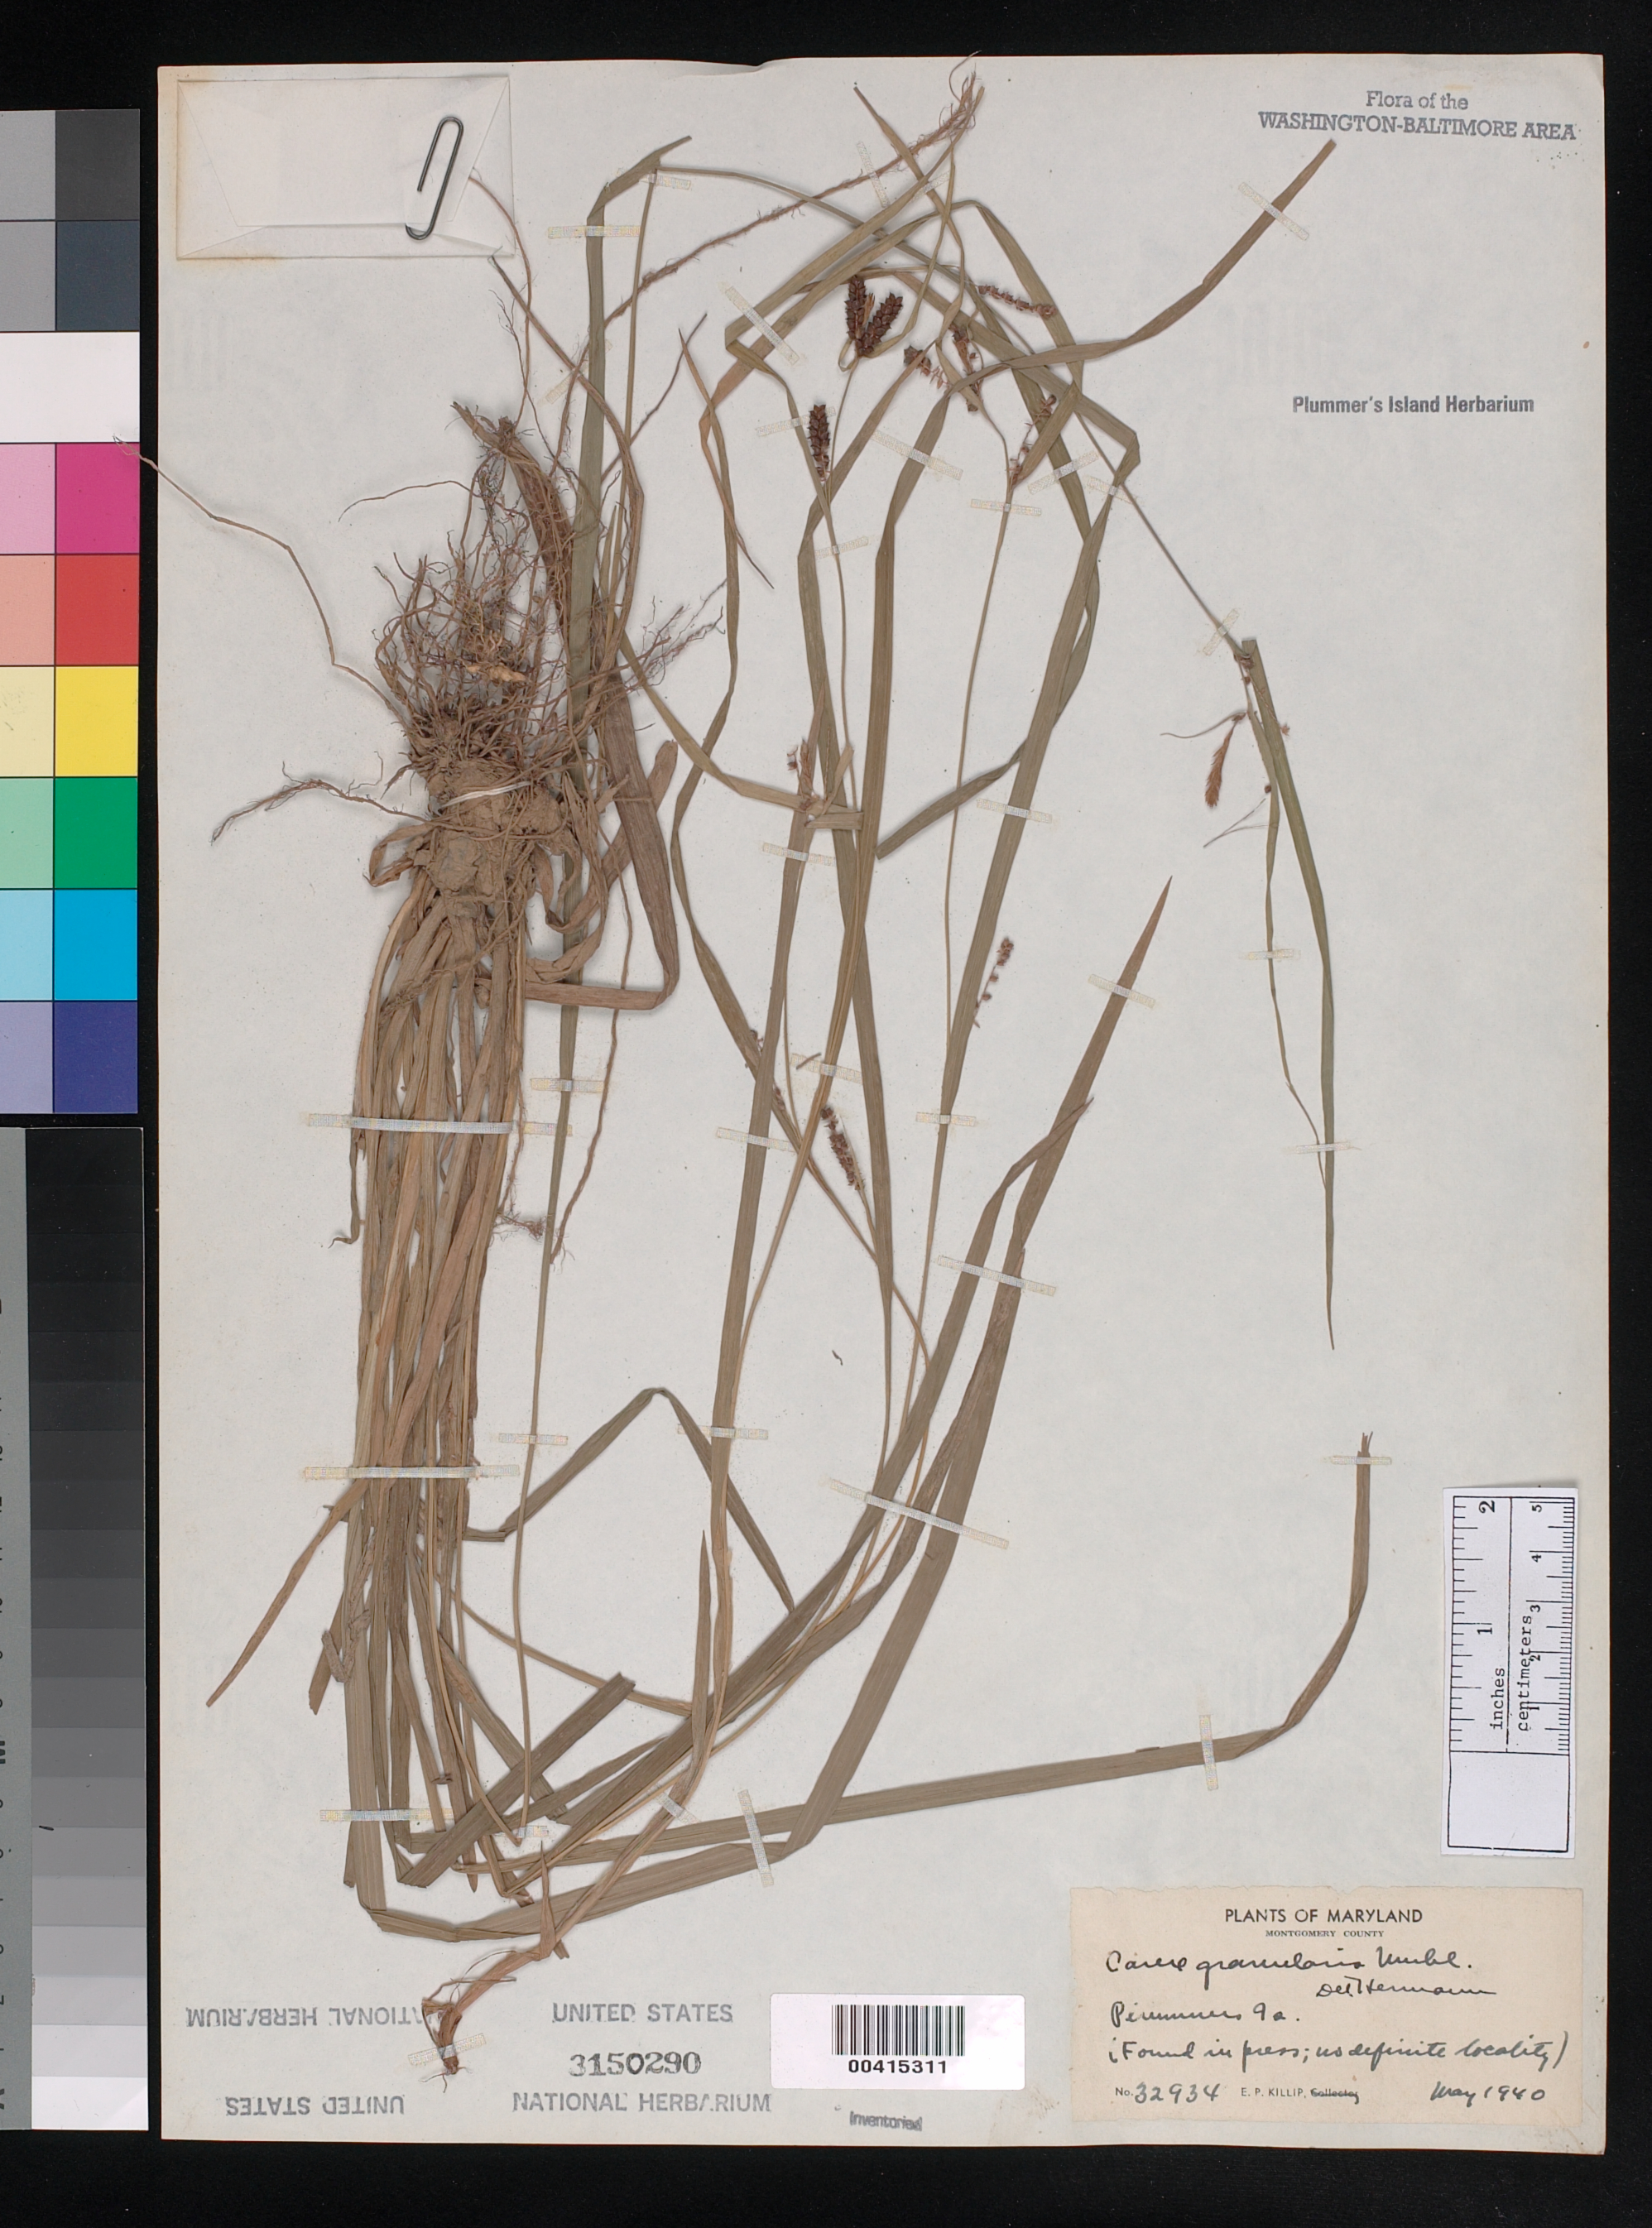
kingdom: Plantae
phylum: Tracheophyta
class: Liliopsida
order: Poales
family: Cyperaceae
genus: Carex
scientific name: Carex granularis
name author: Muhl. ex Willd.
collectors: E. P. Killip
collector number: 32934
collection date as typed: May 1940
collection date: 1940-05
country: United States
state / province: Maryland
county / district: Montgomery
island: Plummers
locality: Plummer's Island Plummers Island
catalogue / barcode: US 3150290